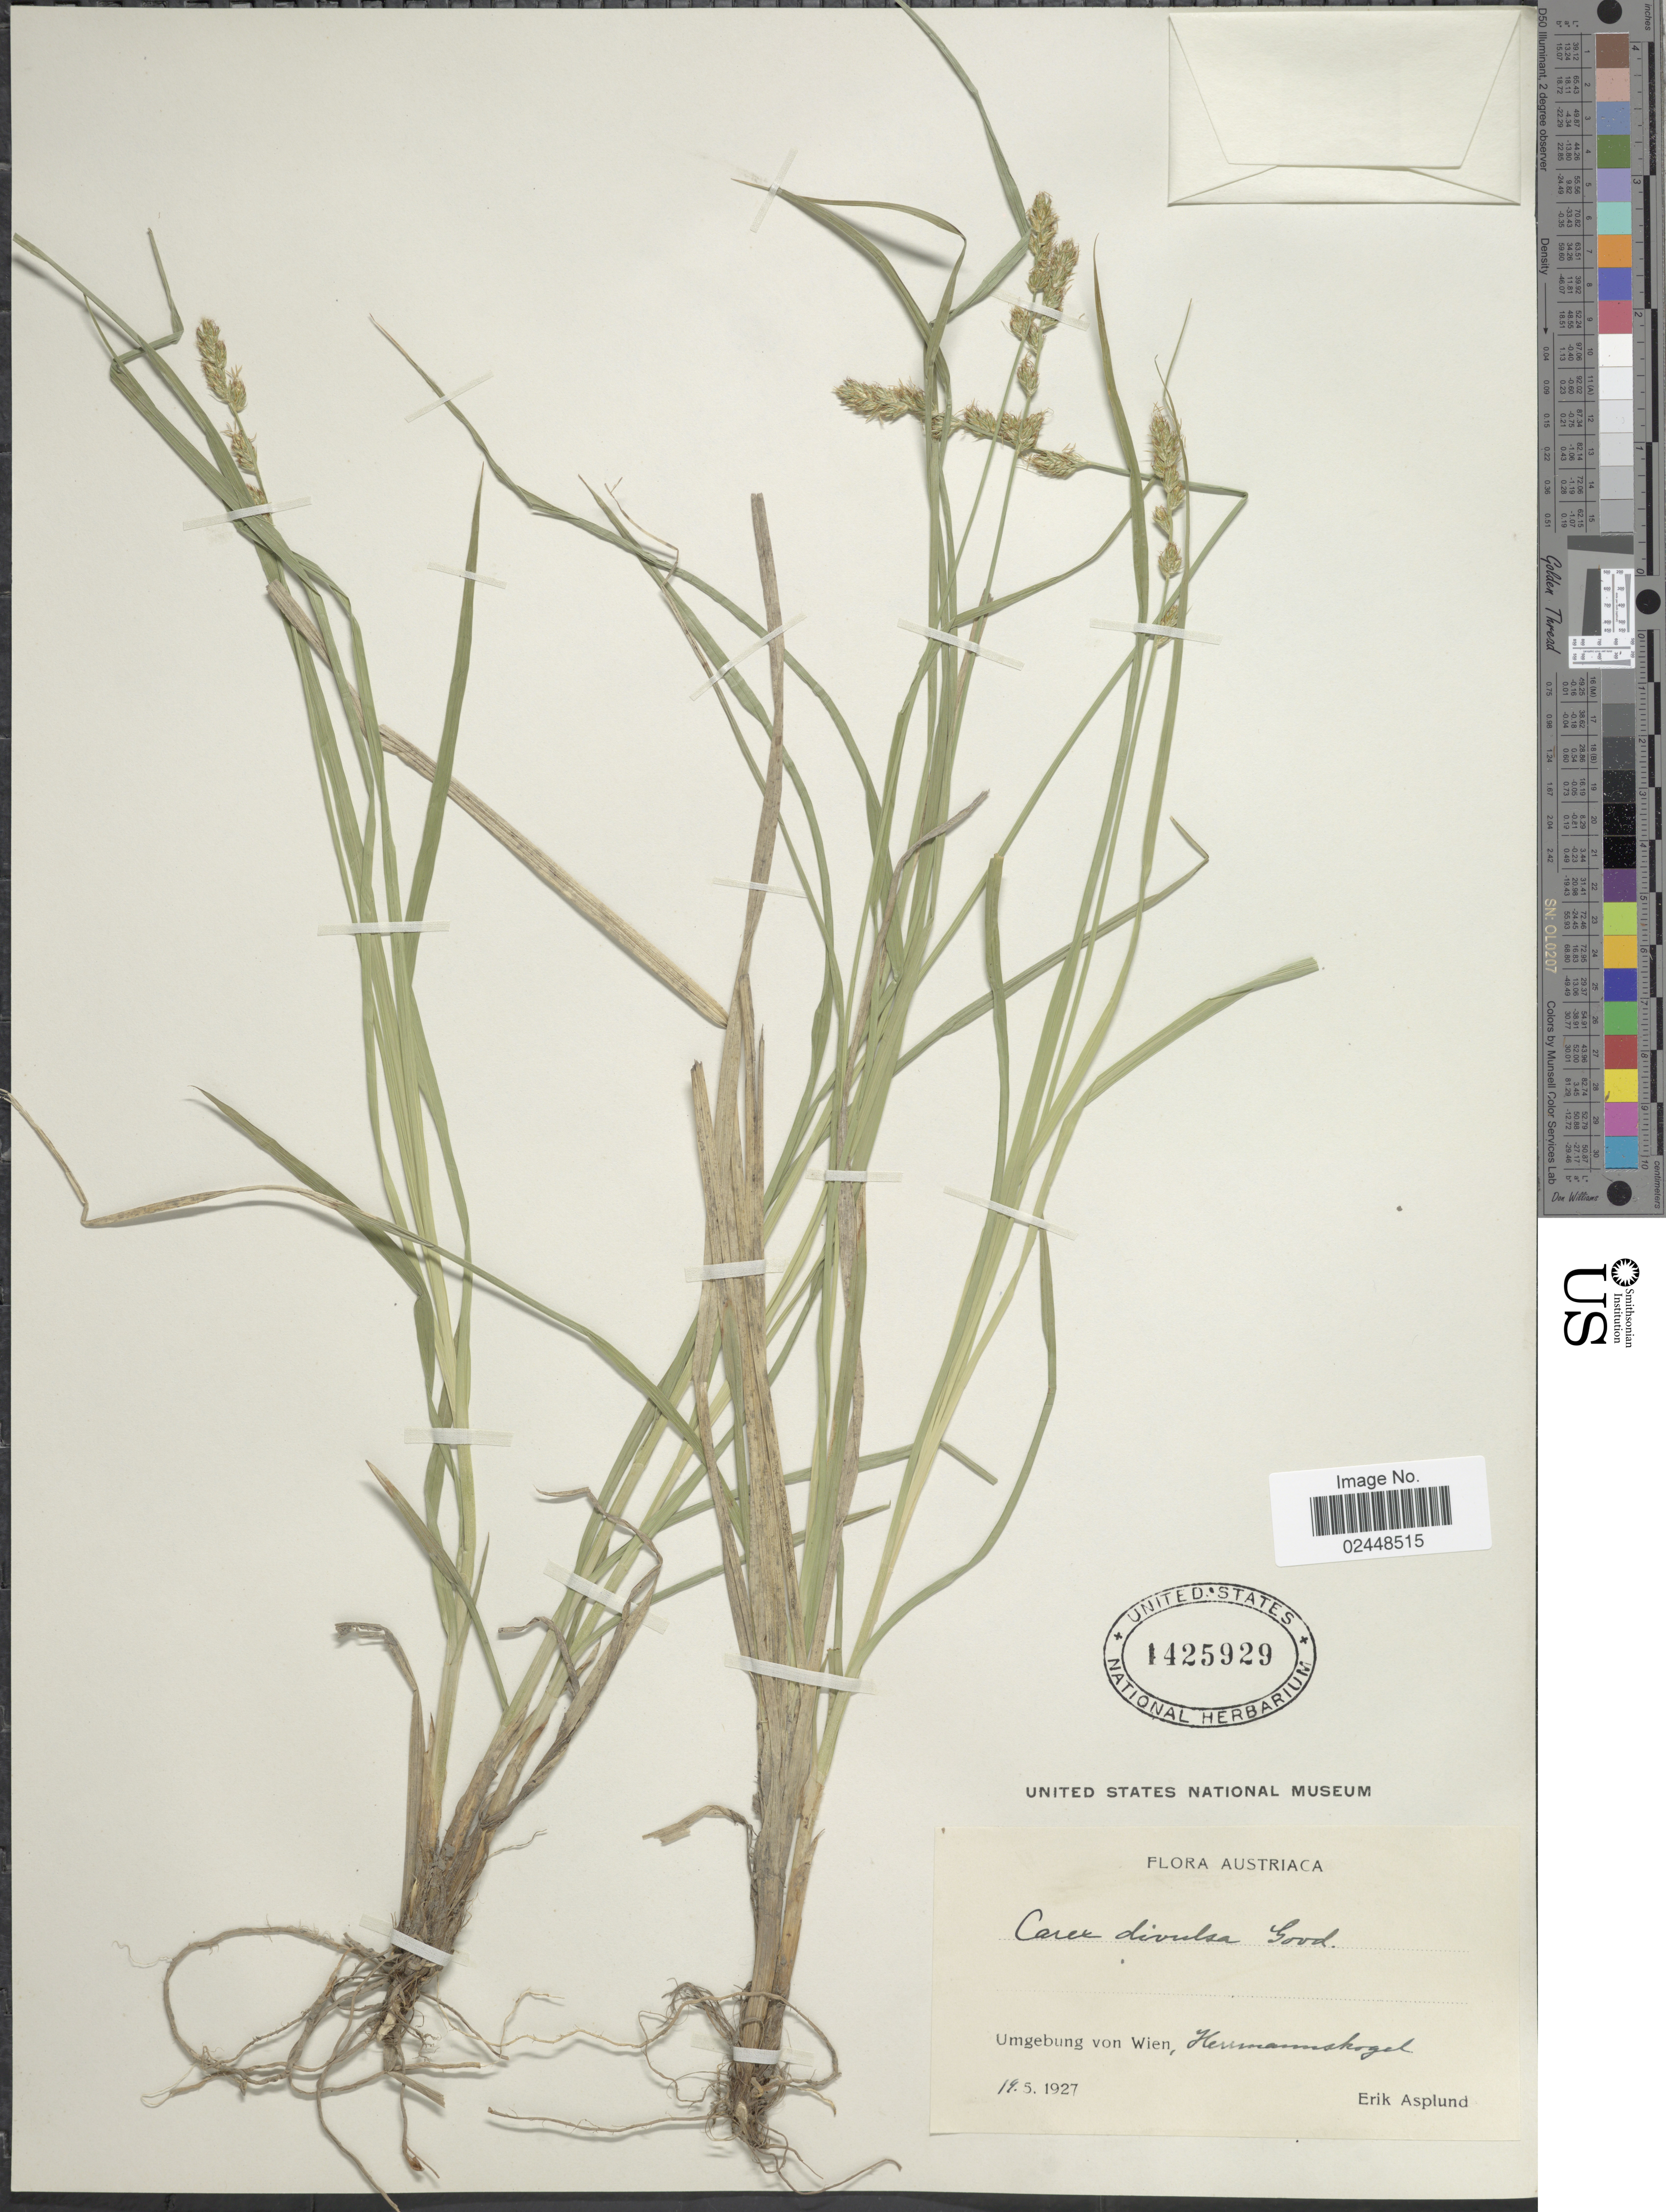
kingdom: Plantae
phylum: Tracheophyta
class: Liliopsida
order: Poales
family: Cyperaceae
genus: Carex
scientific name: Carex divulsa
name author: Stokes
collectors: E. Asplund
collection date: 1927-05-19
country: Austria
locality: Austriaca. Umgebung von Wien, Heumannskogel [interpreted]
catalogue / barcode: US 1425929